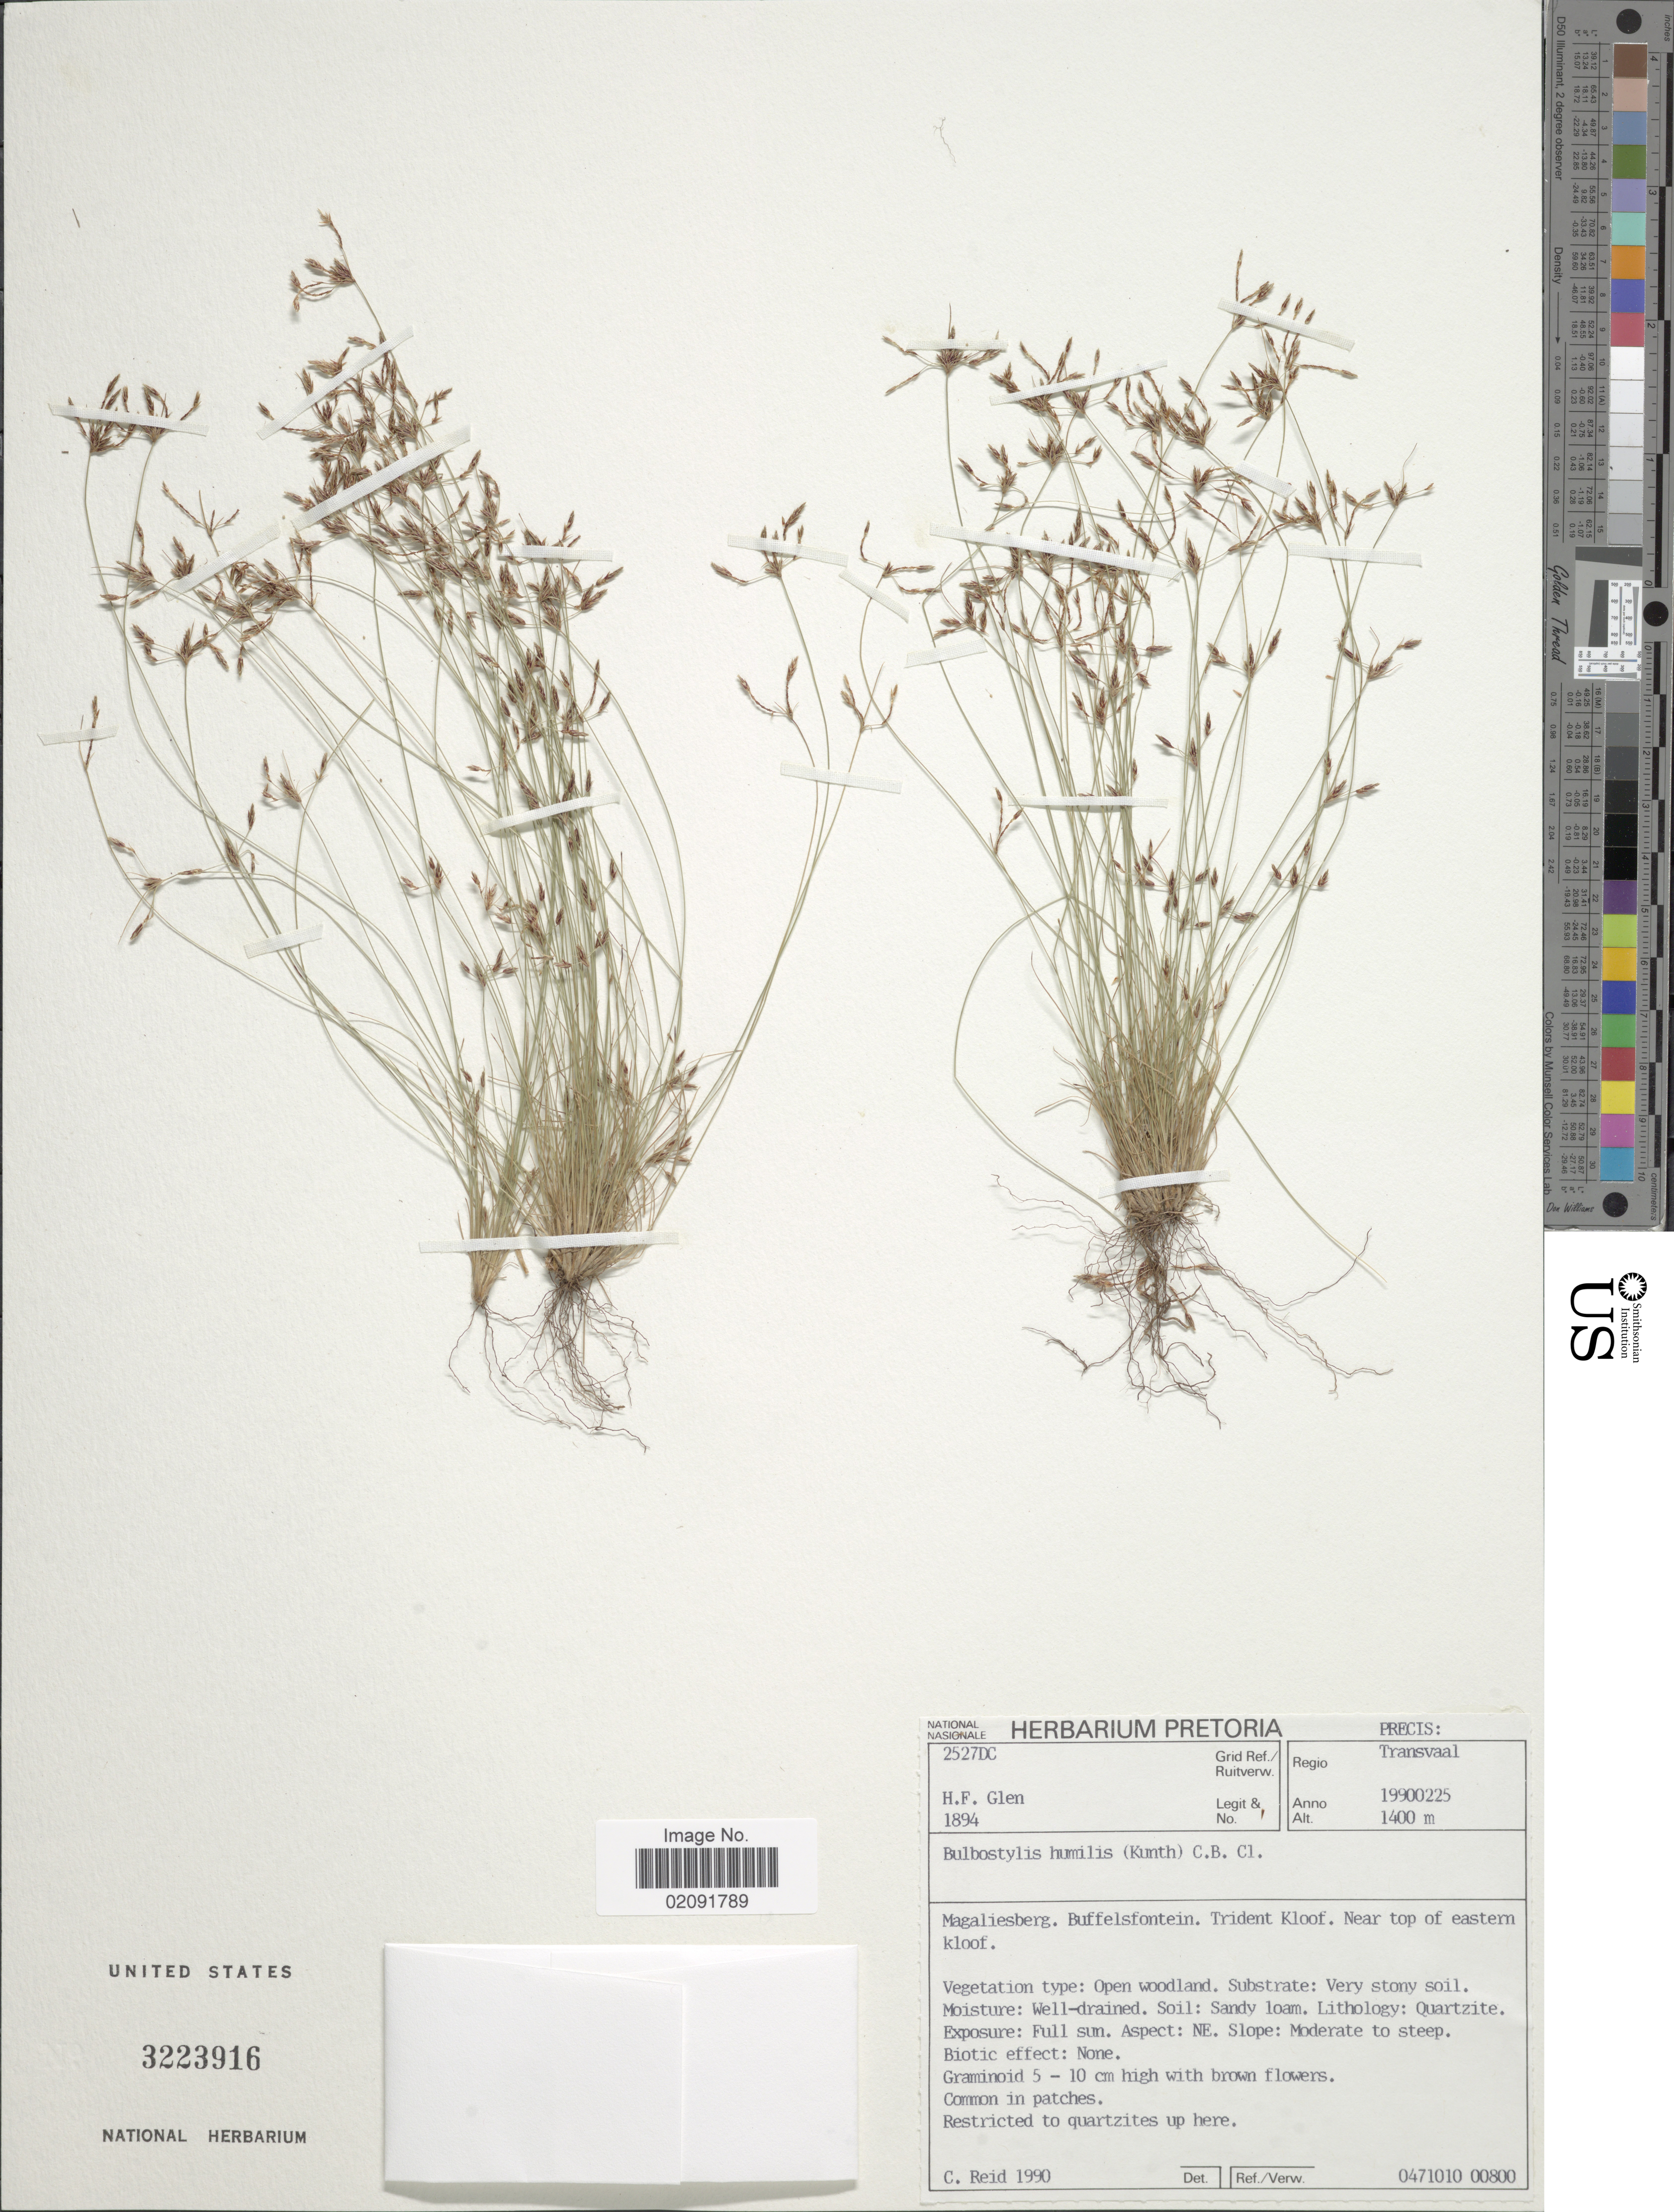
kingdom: Plantae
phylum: Tracheophyta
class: Liliopsida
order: Poales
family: Cyperaceae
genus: Bulbostylis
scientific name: Bulbostylis humilis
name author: (Kunth) C.B. Clarke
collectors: H. F. Glen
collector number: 1894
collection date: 1990-02-25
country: South Africa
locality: Reio Transvaal, Magaliesberg. Buffelsfontein. Trident Kloof. Near top of eastern kloof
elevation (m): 1400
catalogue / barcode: US 3223916